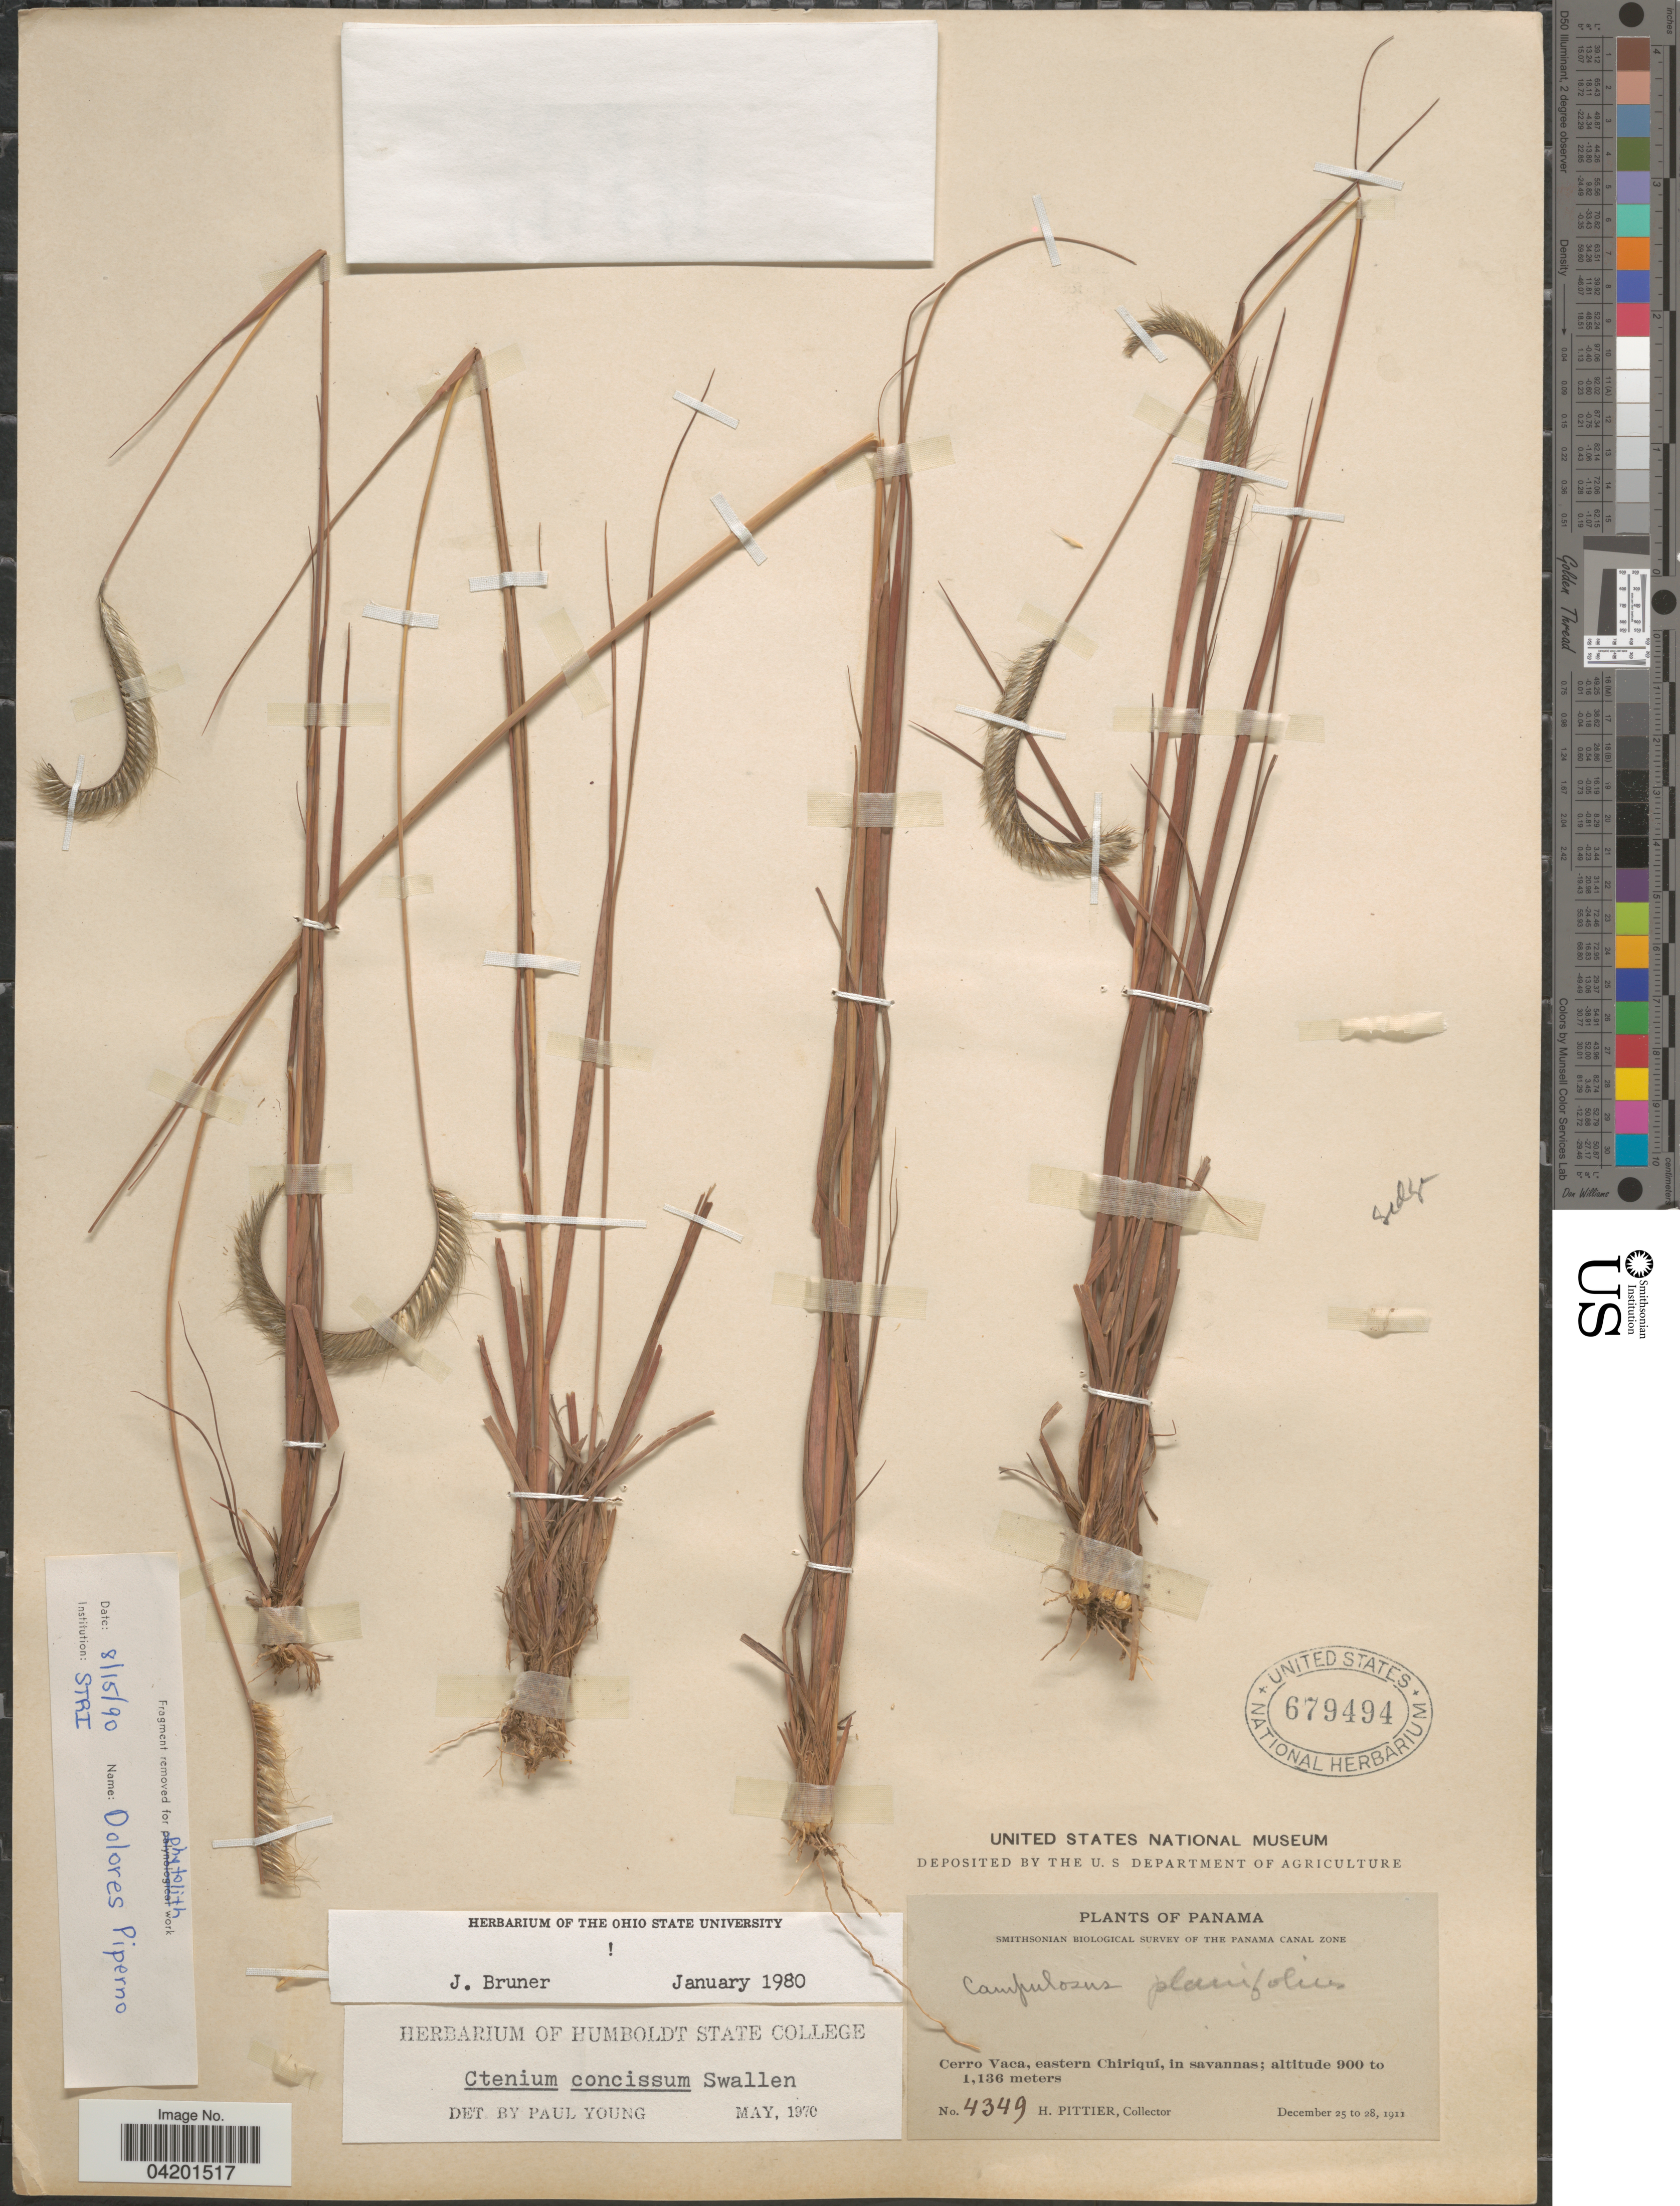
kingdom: Plantae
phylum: Tracheophyta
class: Liliopsida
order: Poales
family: Poaceae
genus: Ctenium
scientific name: Ctenium concissum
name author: Swallen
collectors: H. F. Pittier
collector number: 4349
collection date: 1911-12-25/1911-12-28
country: Panama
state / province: Chiriqui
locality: Smithsonian Biological Survey of the Panama Canal Zone. Cerro Vaca, eastern Chiriquí.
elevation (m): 900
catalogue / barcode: US 679494